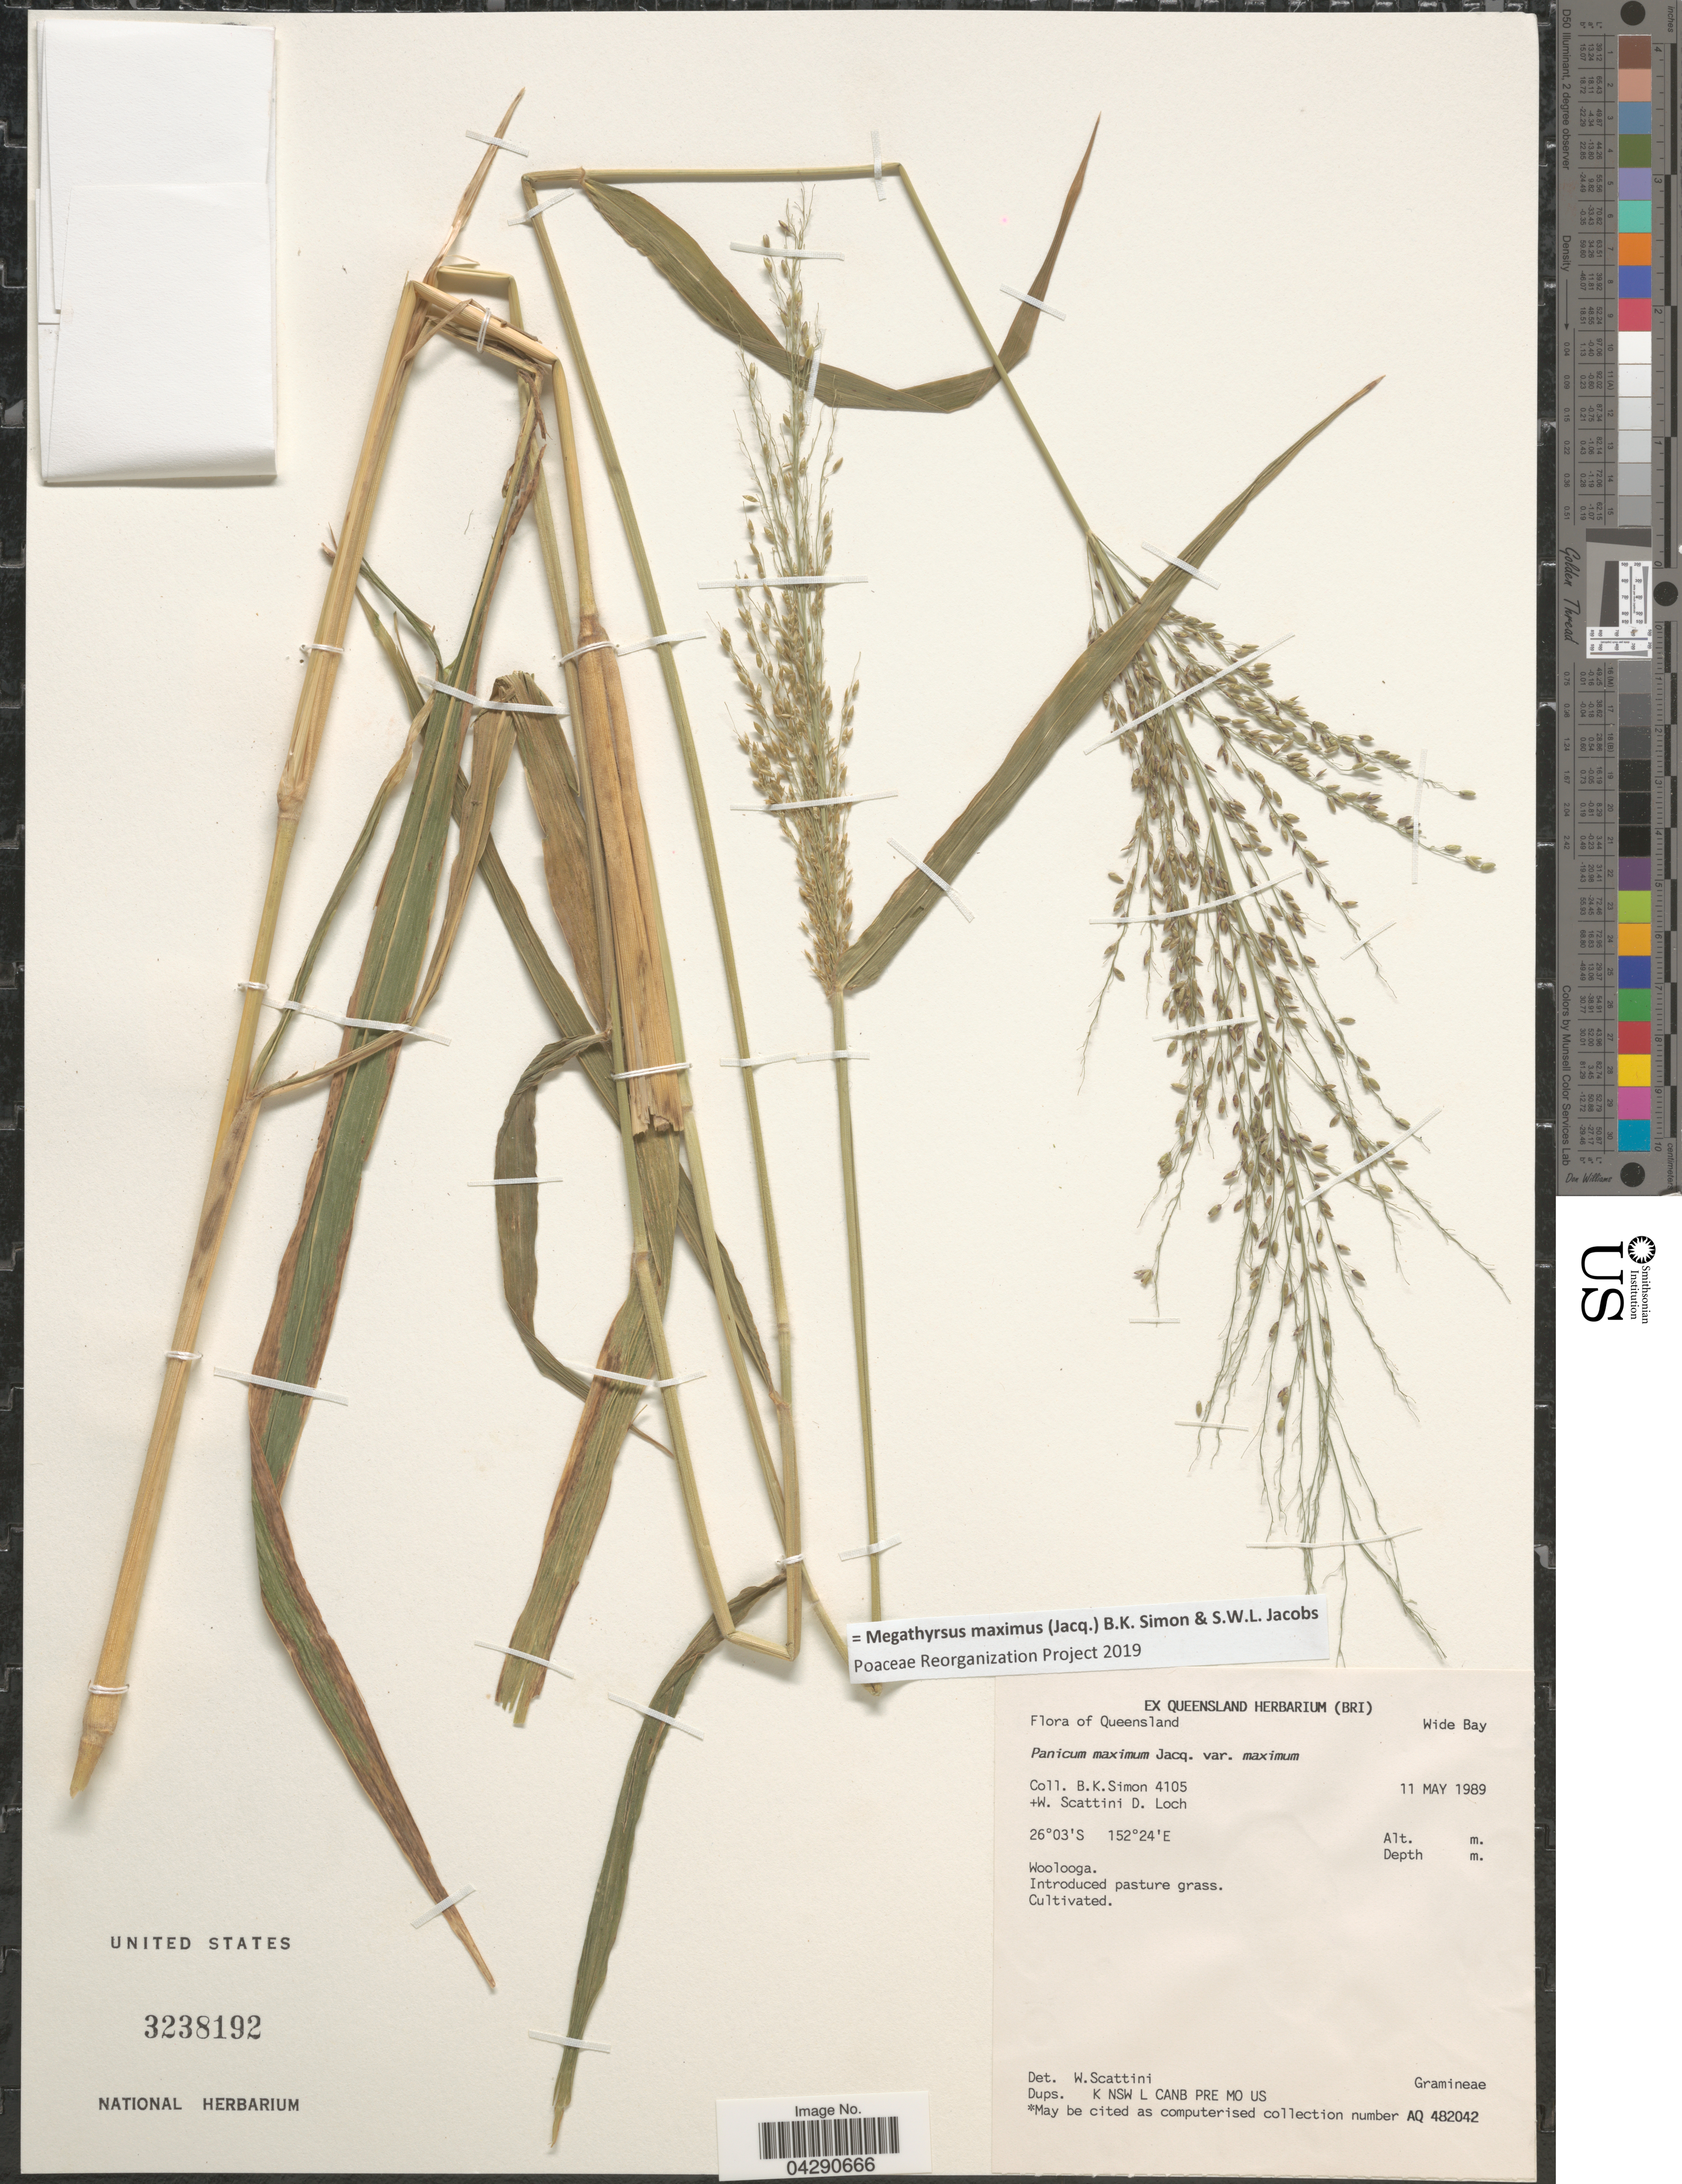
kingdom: Plantae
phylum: Tracheophyta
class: Liliopsida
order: Poales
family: Poaceae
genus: Megathyrsus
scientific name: Megathyrsus maximus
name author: (Jacq.) B.K. Simon & S.W.L. Jacobs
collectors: B. K. Simon, W. Scattini & D. Loch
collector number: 4105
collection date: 1989-05-11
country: Australia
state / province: Queensland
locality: Wide Bay. Woolooga.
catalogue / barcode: US 3238192